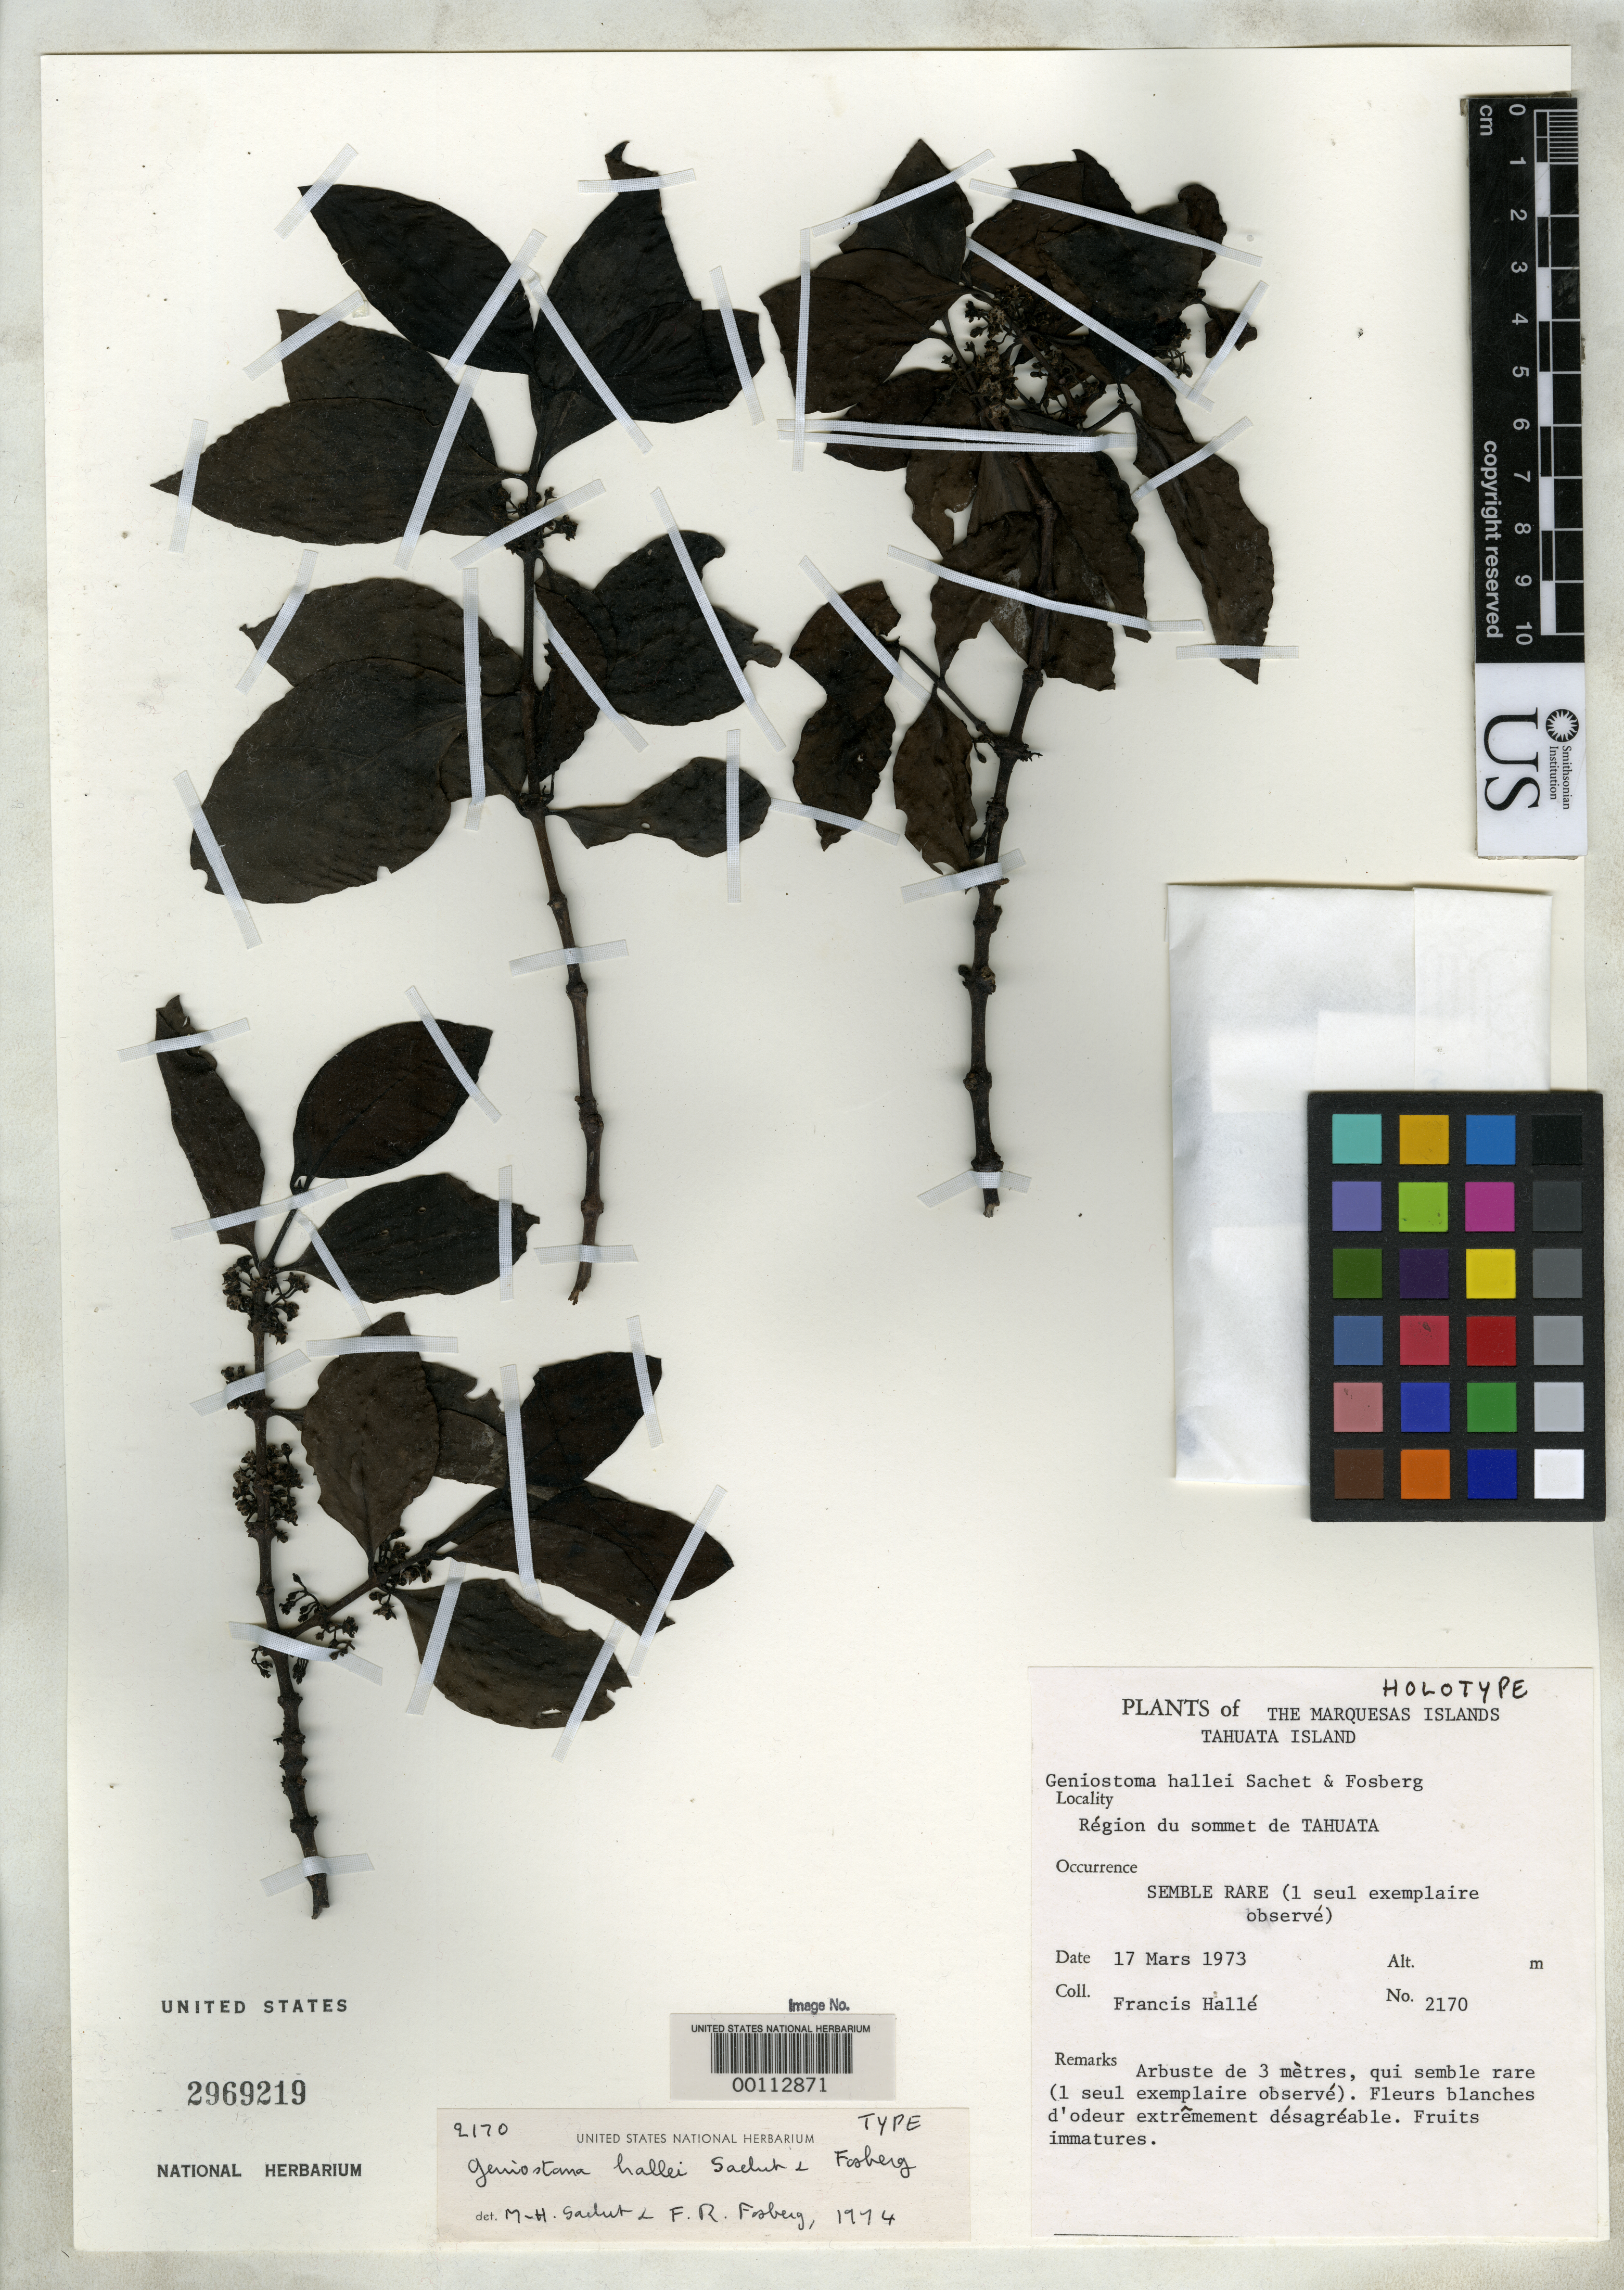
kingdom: Plantae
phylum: Tracheophyta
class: Magnoliopsida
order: Gentianales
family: Loganiaceae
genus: Geniostoma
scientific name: Geniostoma hallei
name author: Fosberg & Sachet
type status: Holotype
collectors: F. Hallé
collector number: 2170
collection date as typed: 17 Mar 1973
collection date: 1973-03-17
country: French Polynesia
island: Tahuata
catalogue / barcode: US 2969219